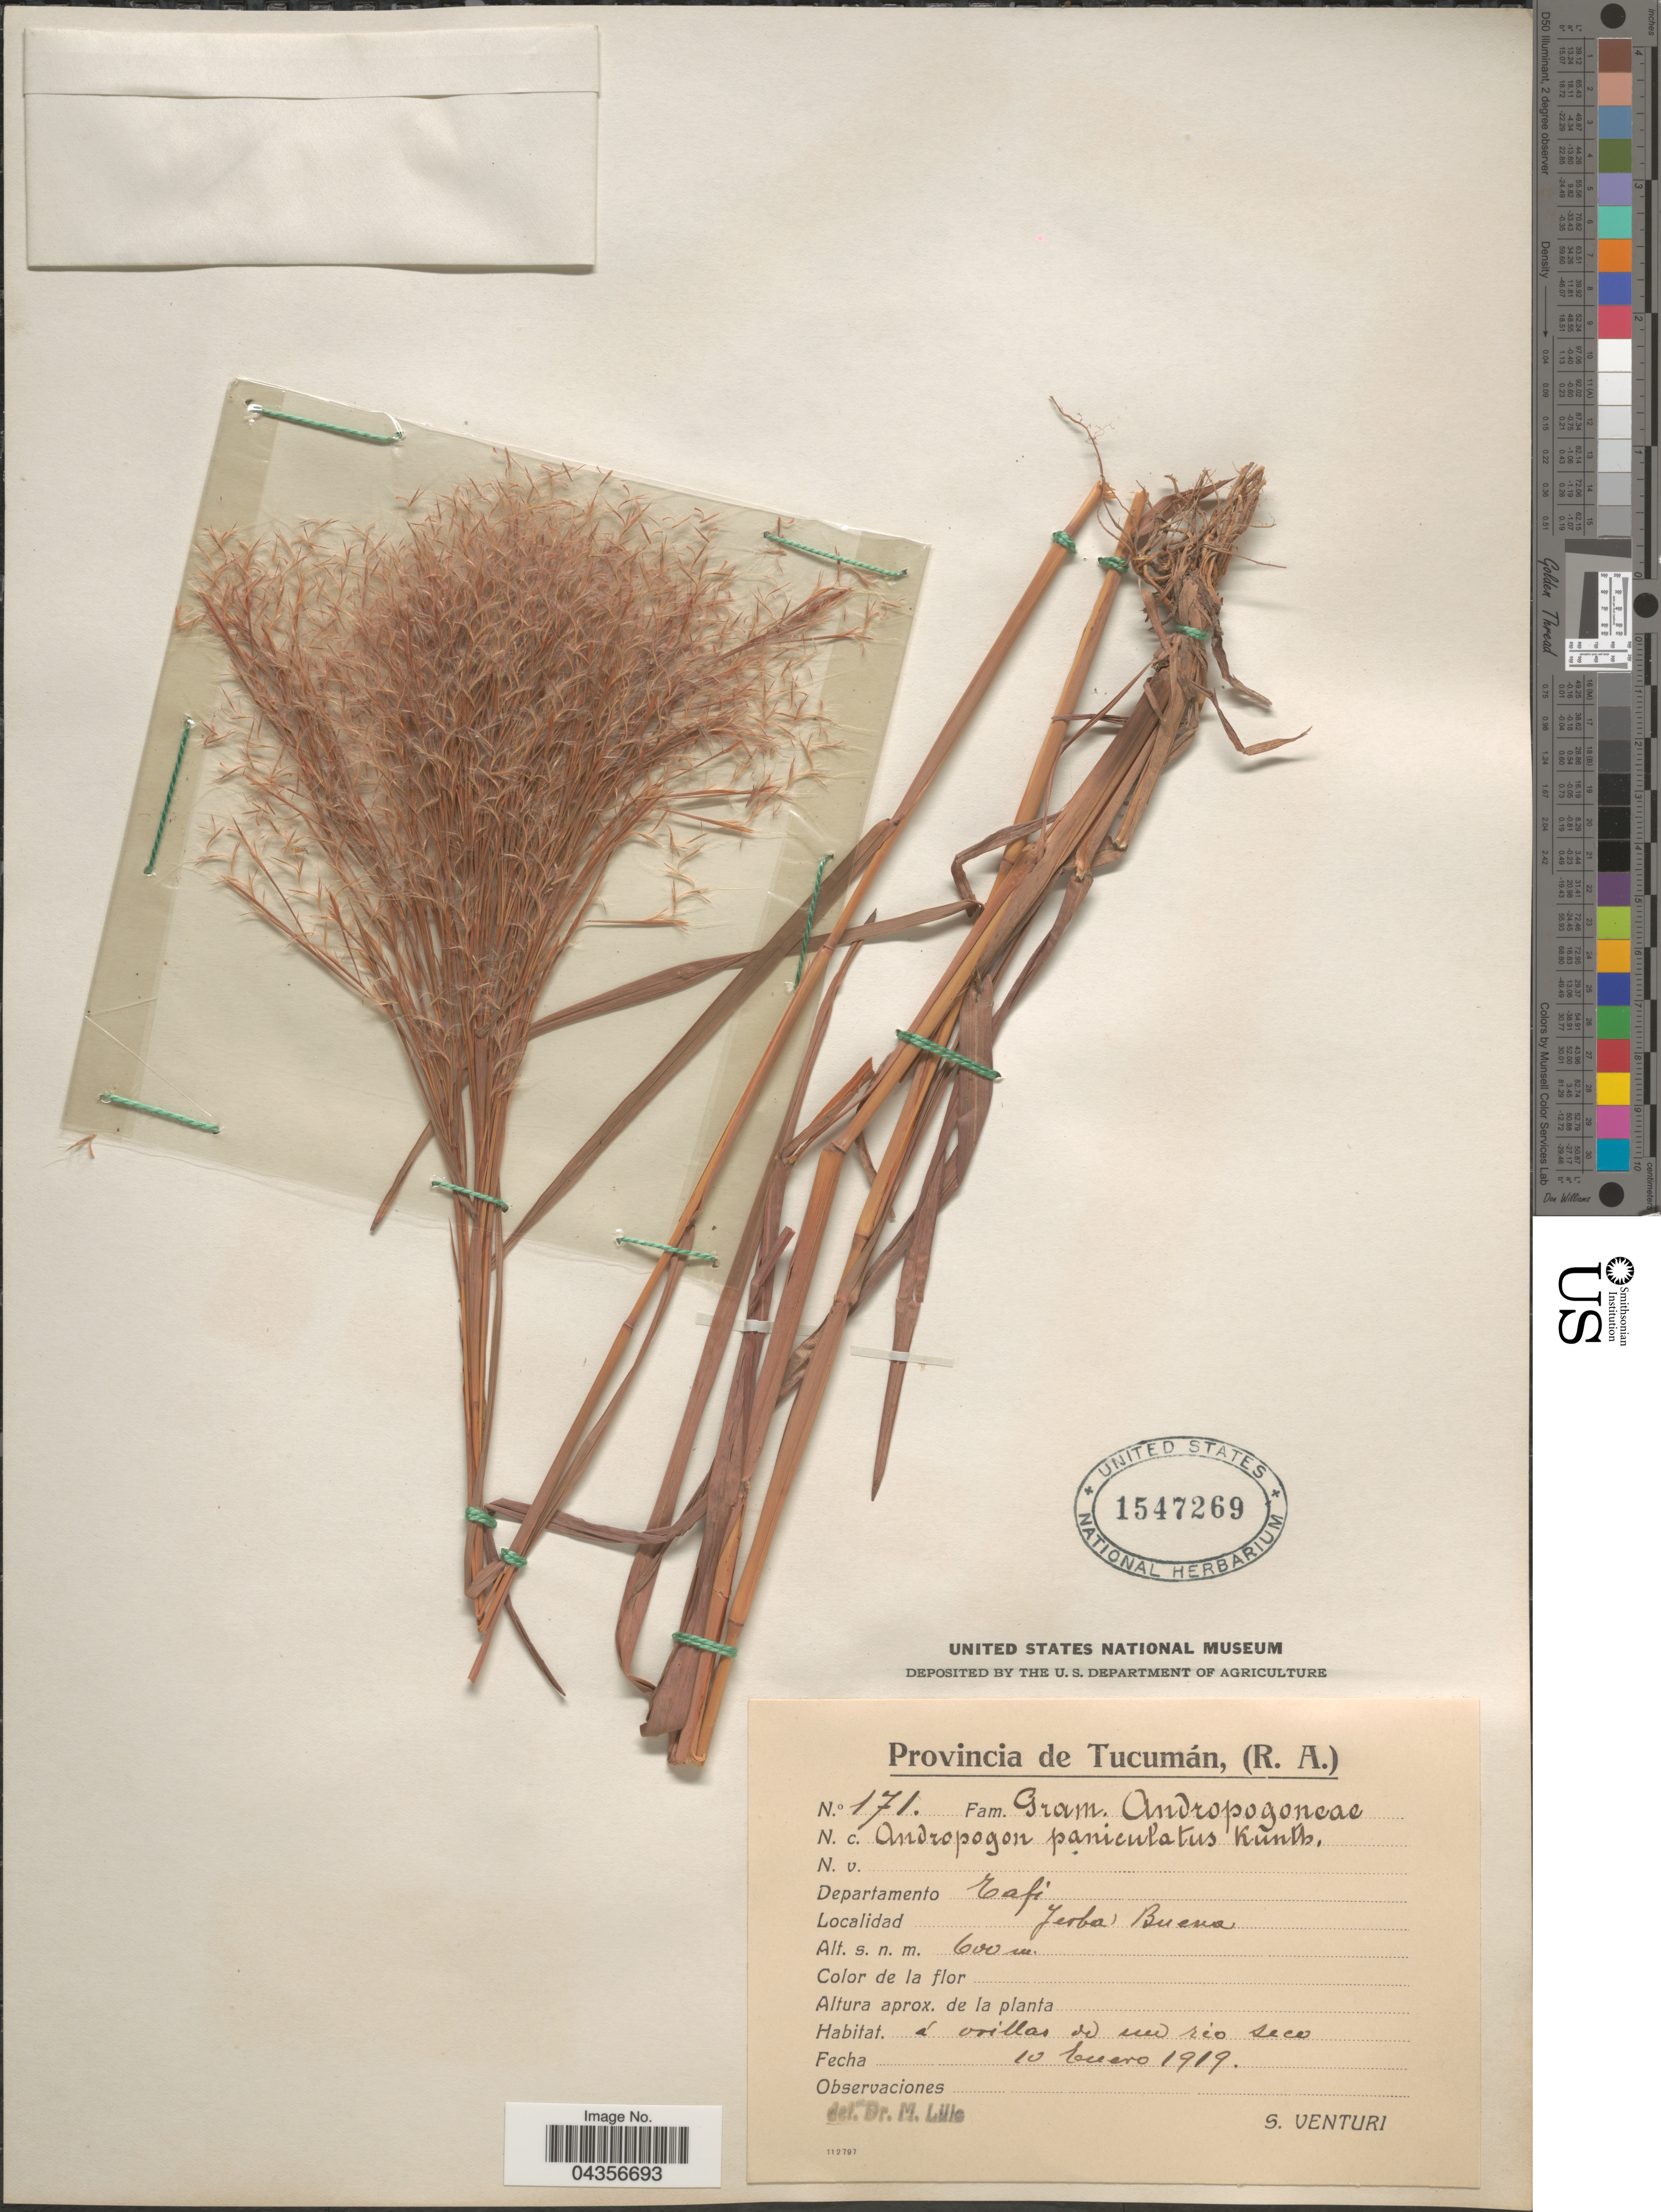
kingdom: Plantae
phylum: Tracheophyta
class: Liliopsida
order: Poales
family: Poaceae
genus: Schizachyrium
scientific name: Schizachyrium microstachyum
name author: (Desv. ex Ham.) Roseng. et al.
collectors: S. Venturi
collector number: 171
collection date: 1919-01-10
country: Argentina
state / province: Tucuman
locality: Departamento Tafi. Jerba Buena.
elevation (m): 600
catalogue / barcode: US 1547269